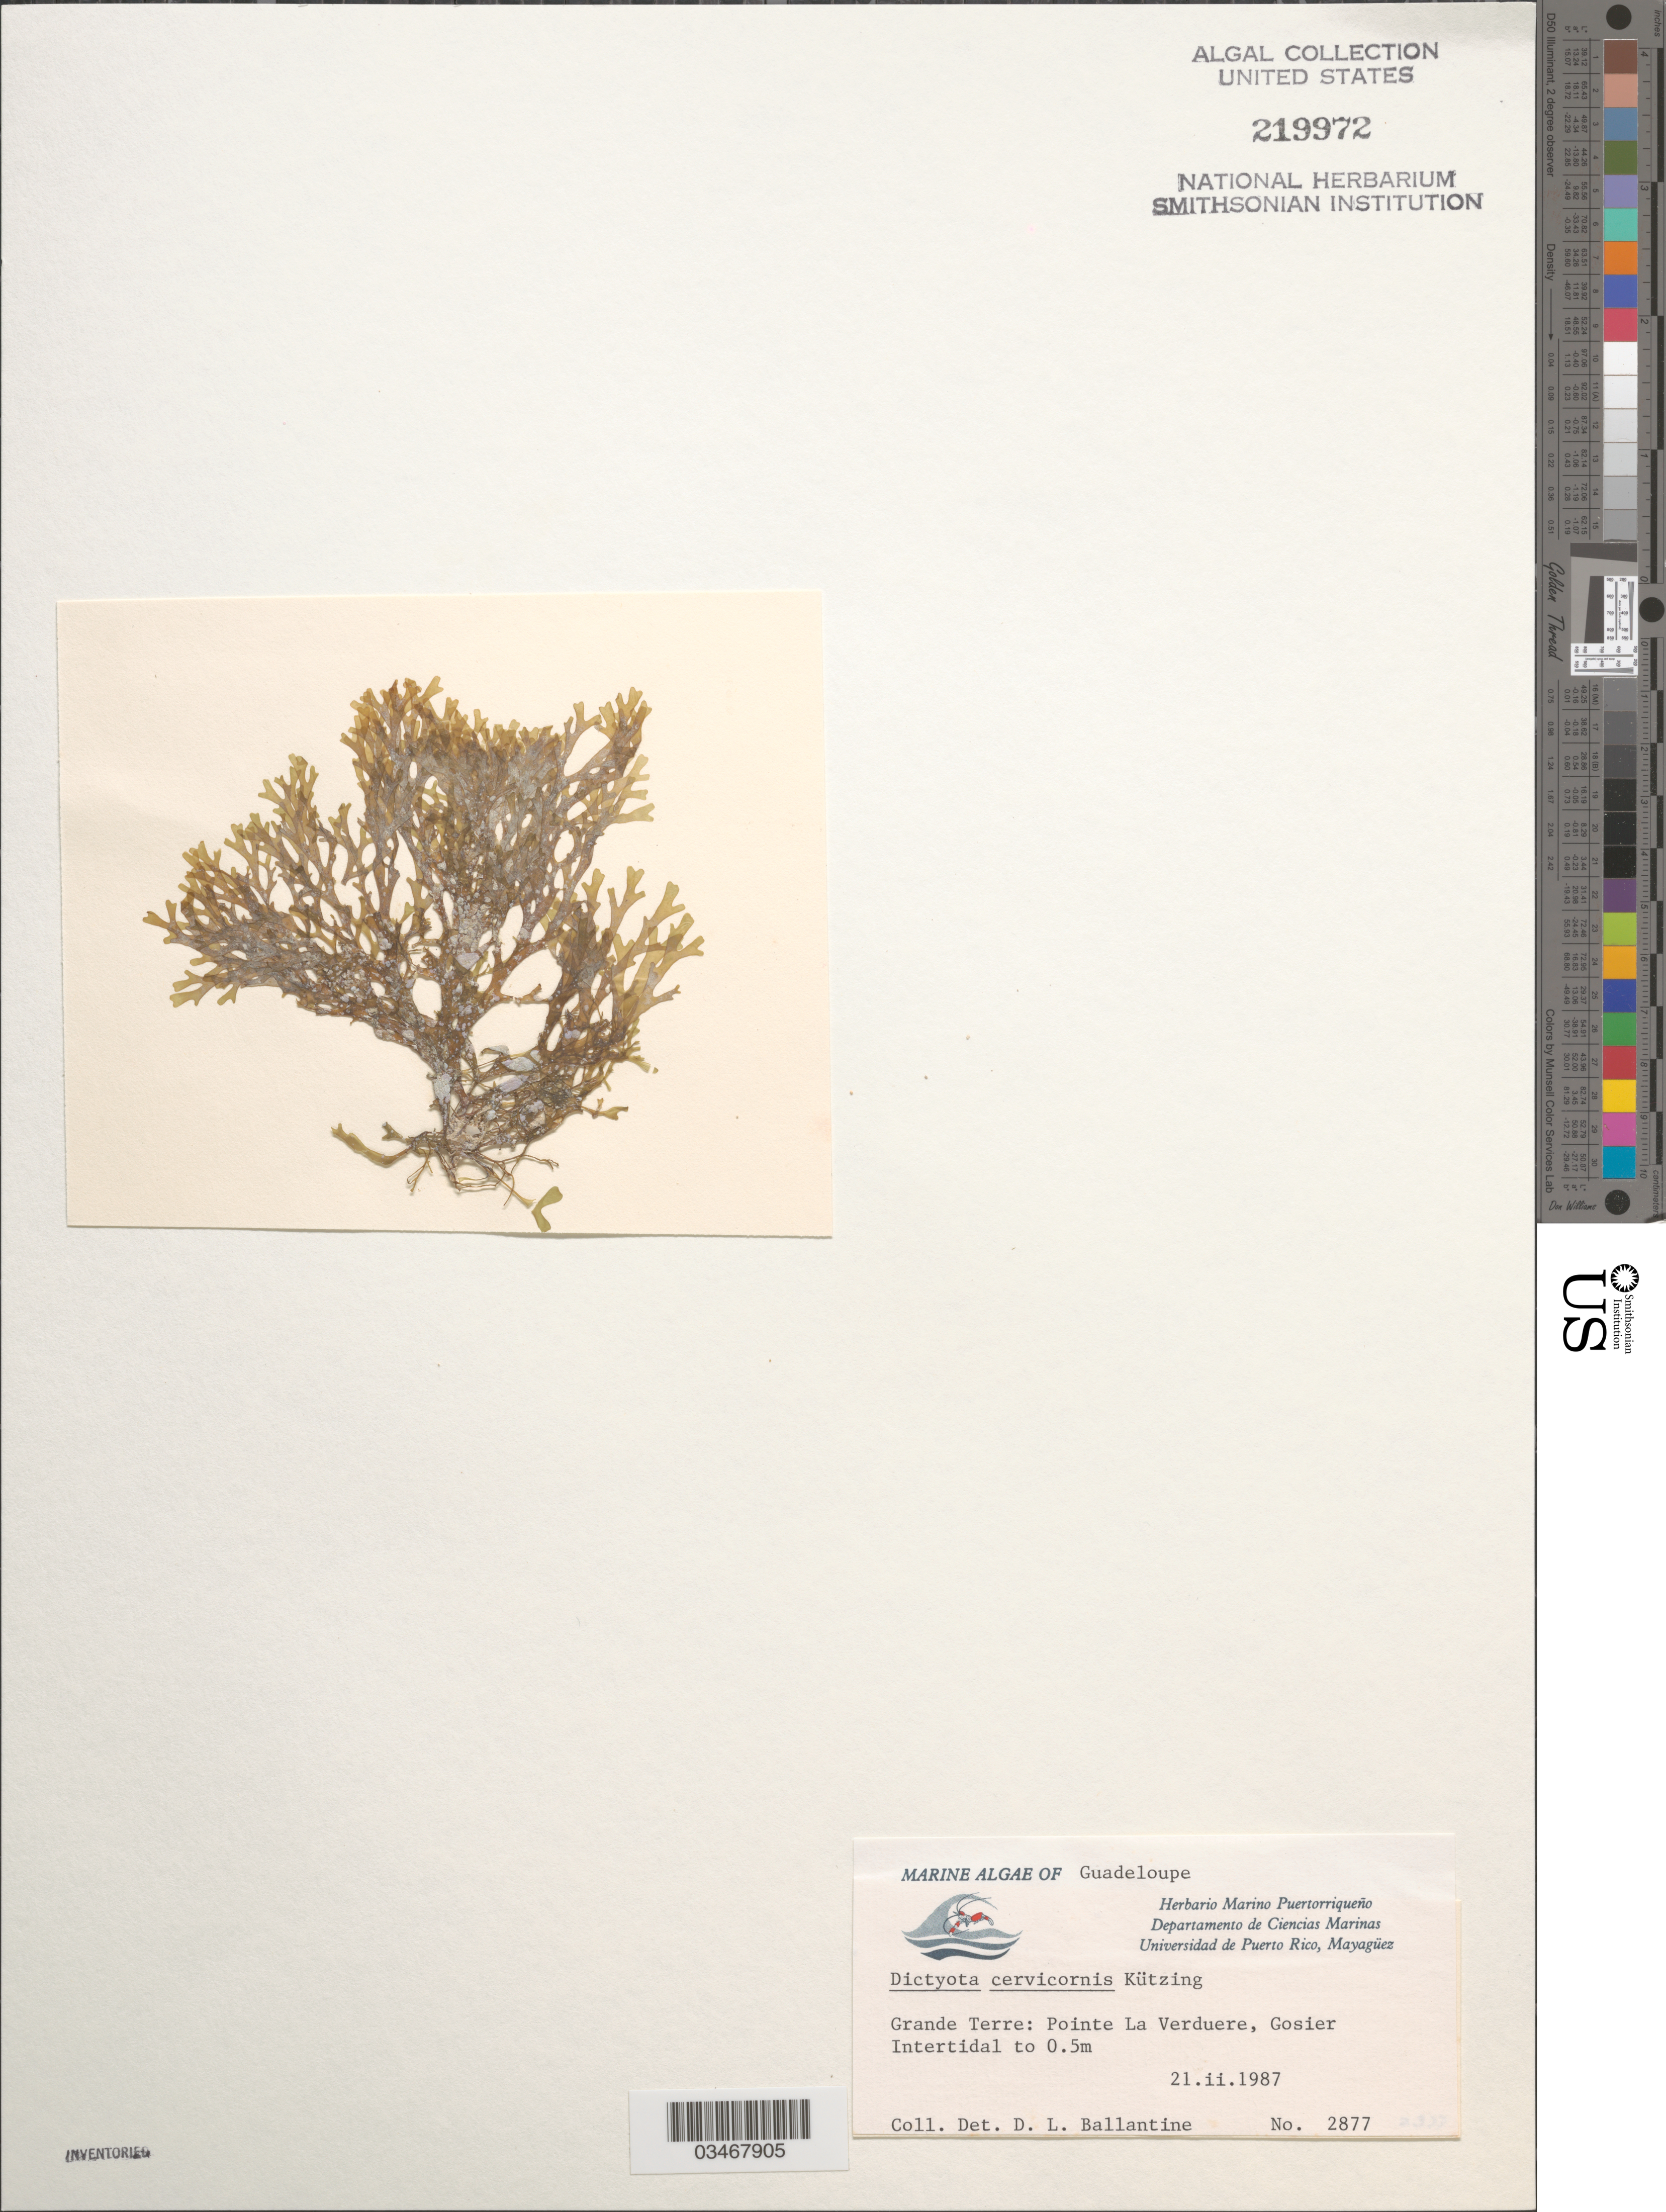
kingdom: Chromista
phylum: Ochrophyta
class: Phaeophyceae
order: Dictyotales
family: Dictyotaceae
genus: Dictyota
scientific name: Dictyota cervicornis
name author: Kütz.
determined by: Ballantine, D. L.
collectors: D.L. Ballantine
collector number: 2877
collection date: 1987-02-21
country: Guadeloupe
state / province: Grande Terre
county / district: Gosier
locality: Pointe La Verduere.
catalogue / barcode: US 219972